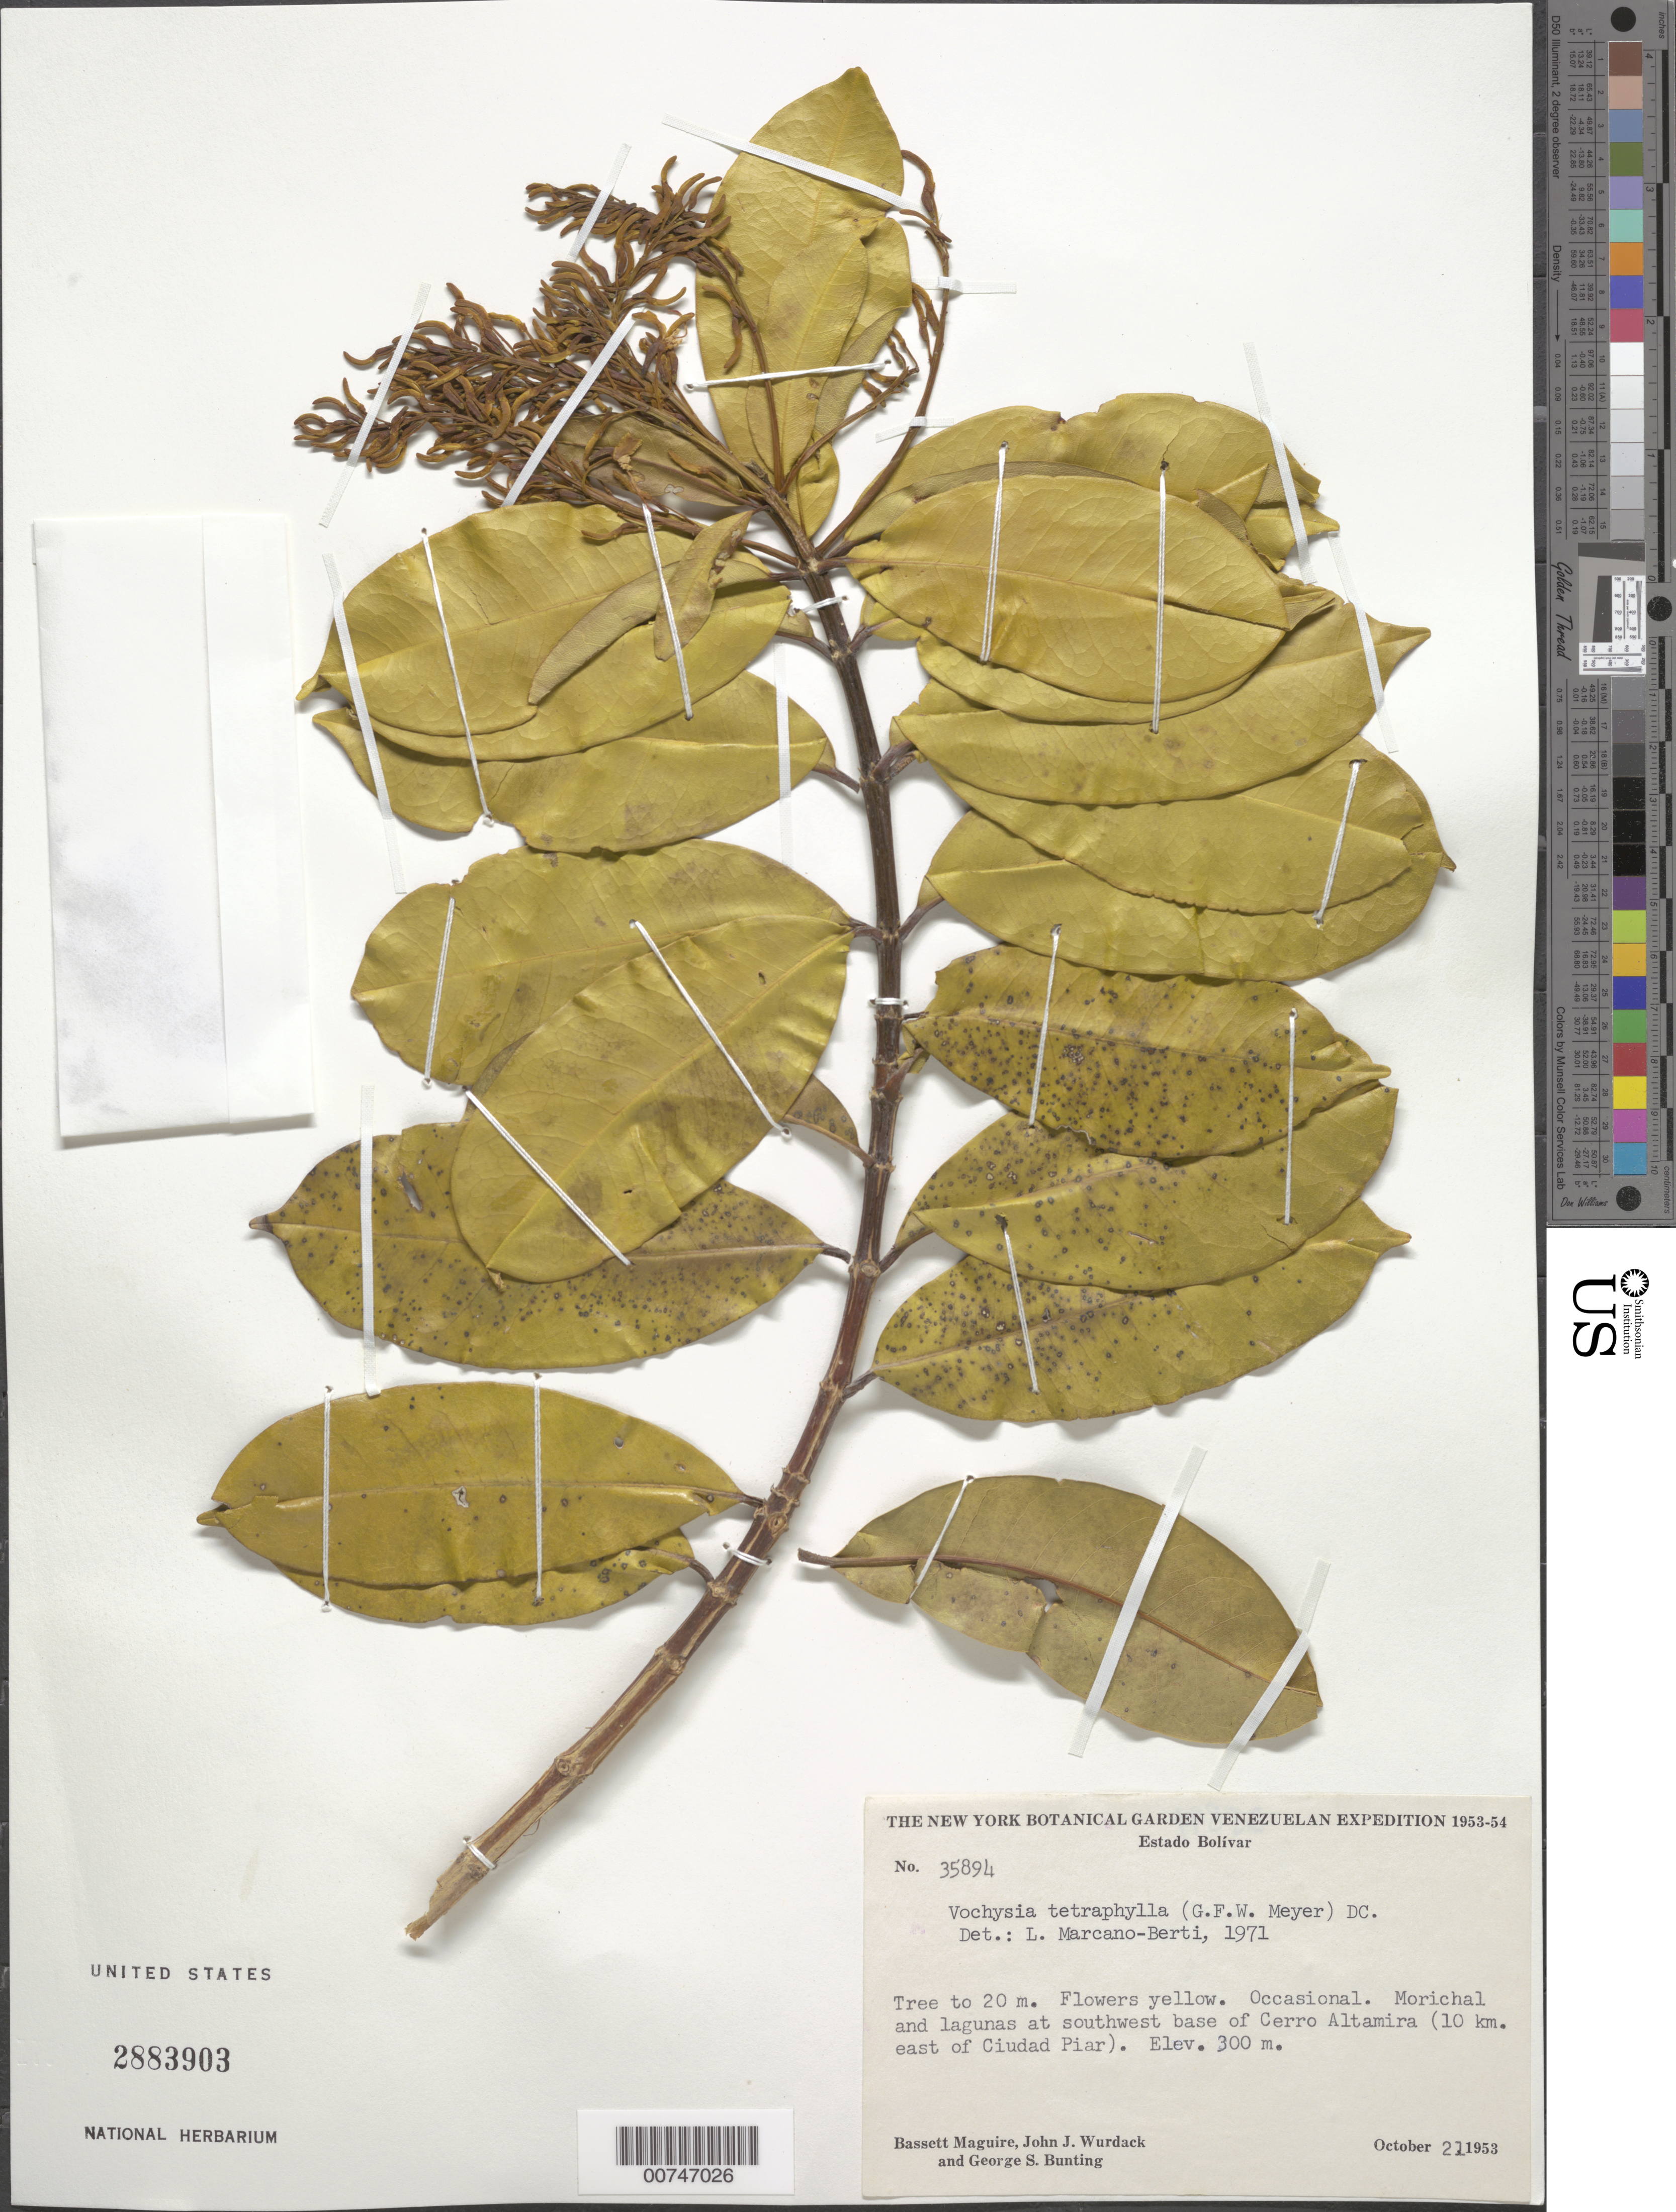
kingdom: Plantae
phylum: Tracheophyta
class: Magnoliopsida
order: Myrtales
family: Vochysiaceae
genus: Vochysia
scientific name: Vochysia tetraphylla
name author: (G. Mey.) DC.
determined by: Marcano-Berti, L.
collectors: B. Maguire, J. J. Wurdack & G. S. Bunting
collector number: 35894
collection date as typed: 21-Oct-53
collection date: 1953-10-21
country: Venezuela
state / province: Bolívar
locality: Cerro Altamira, 10 km E of Ciudad Piar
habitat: Morichal and lagunas, SW base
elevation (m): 300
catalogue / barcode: US 2883903